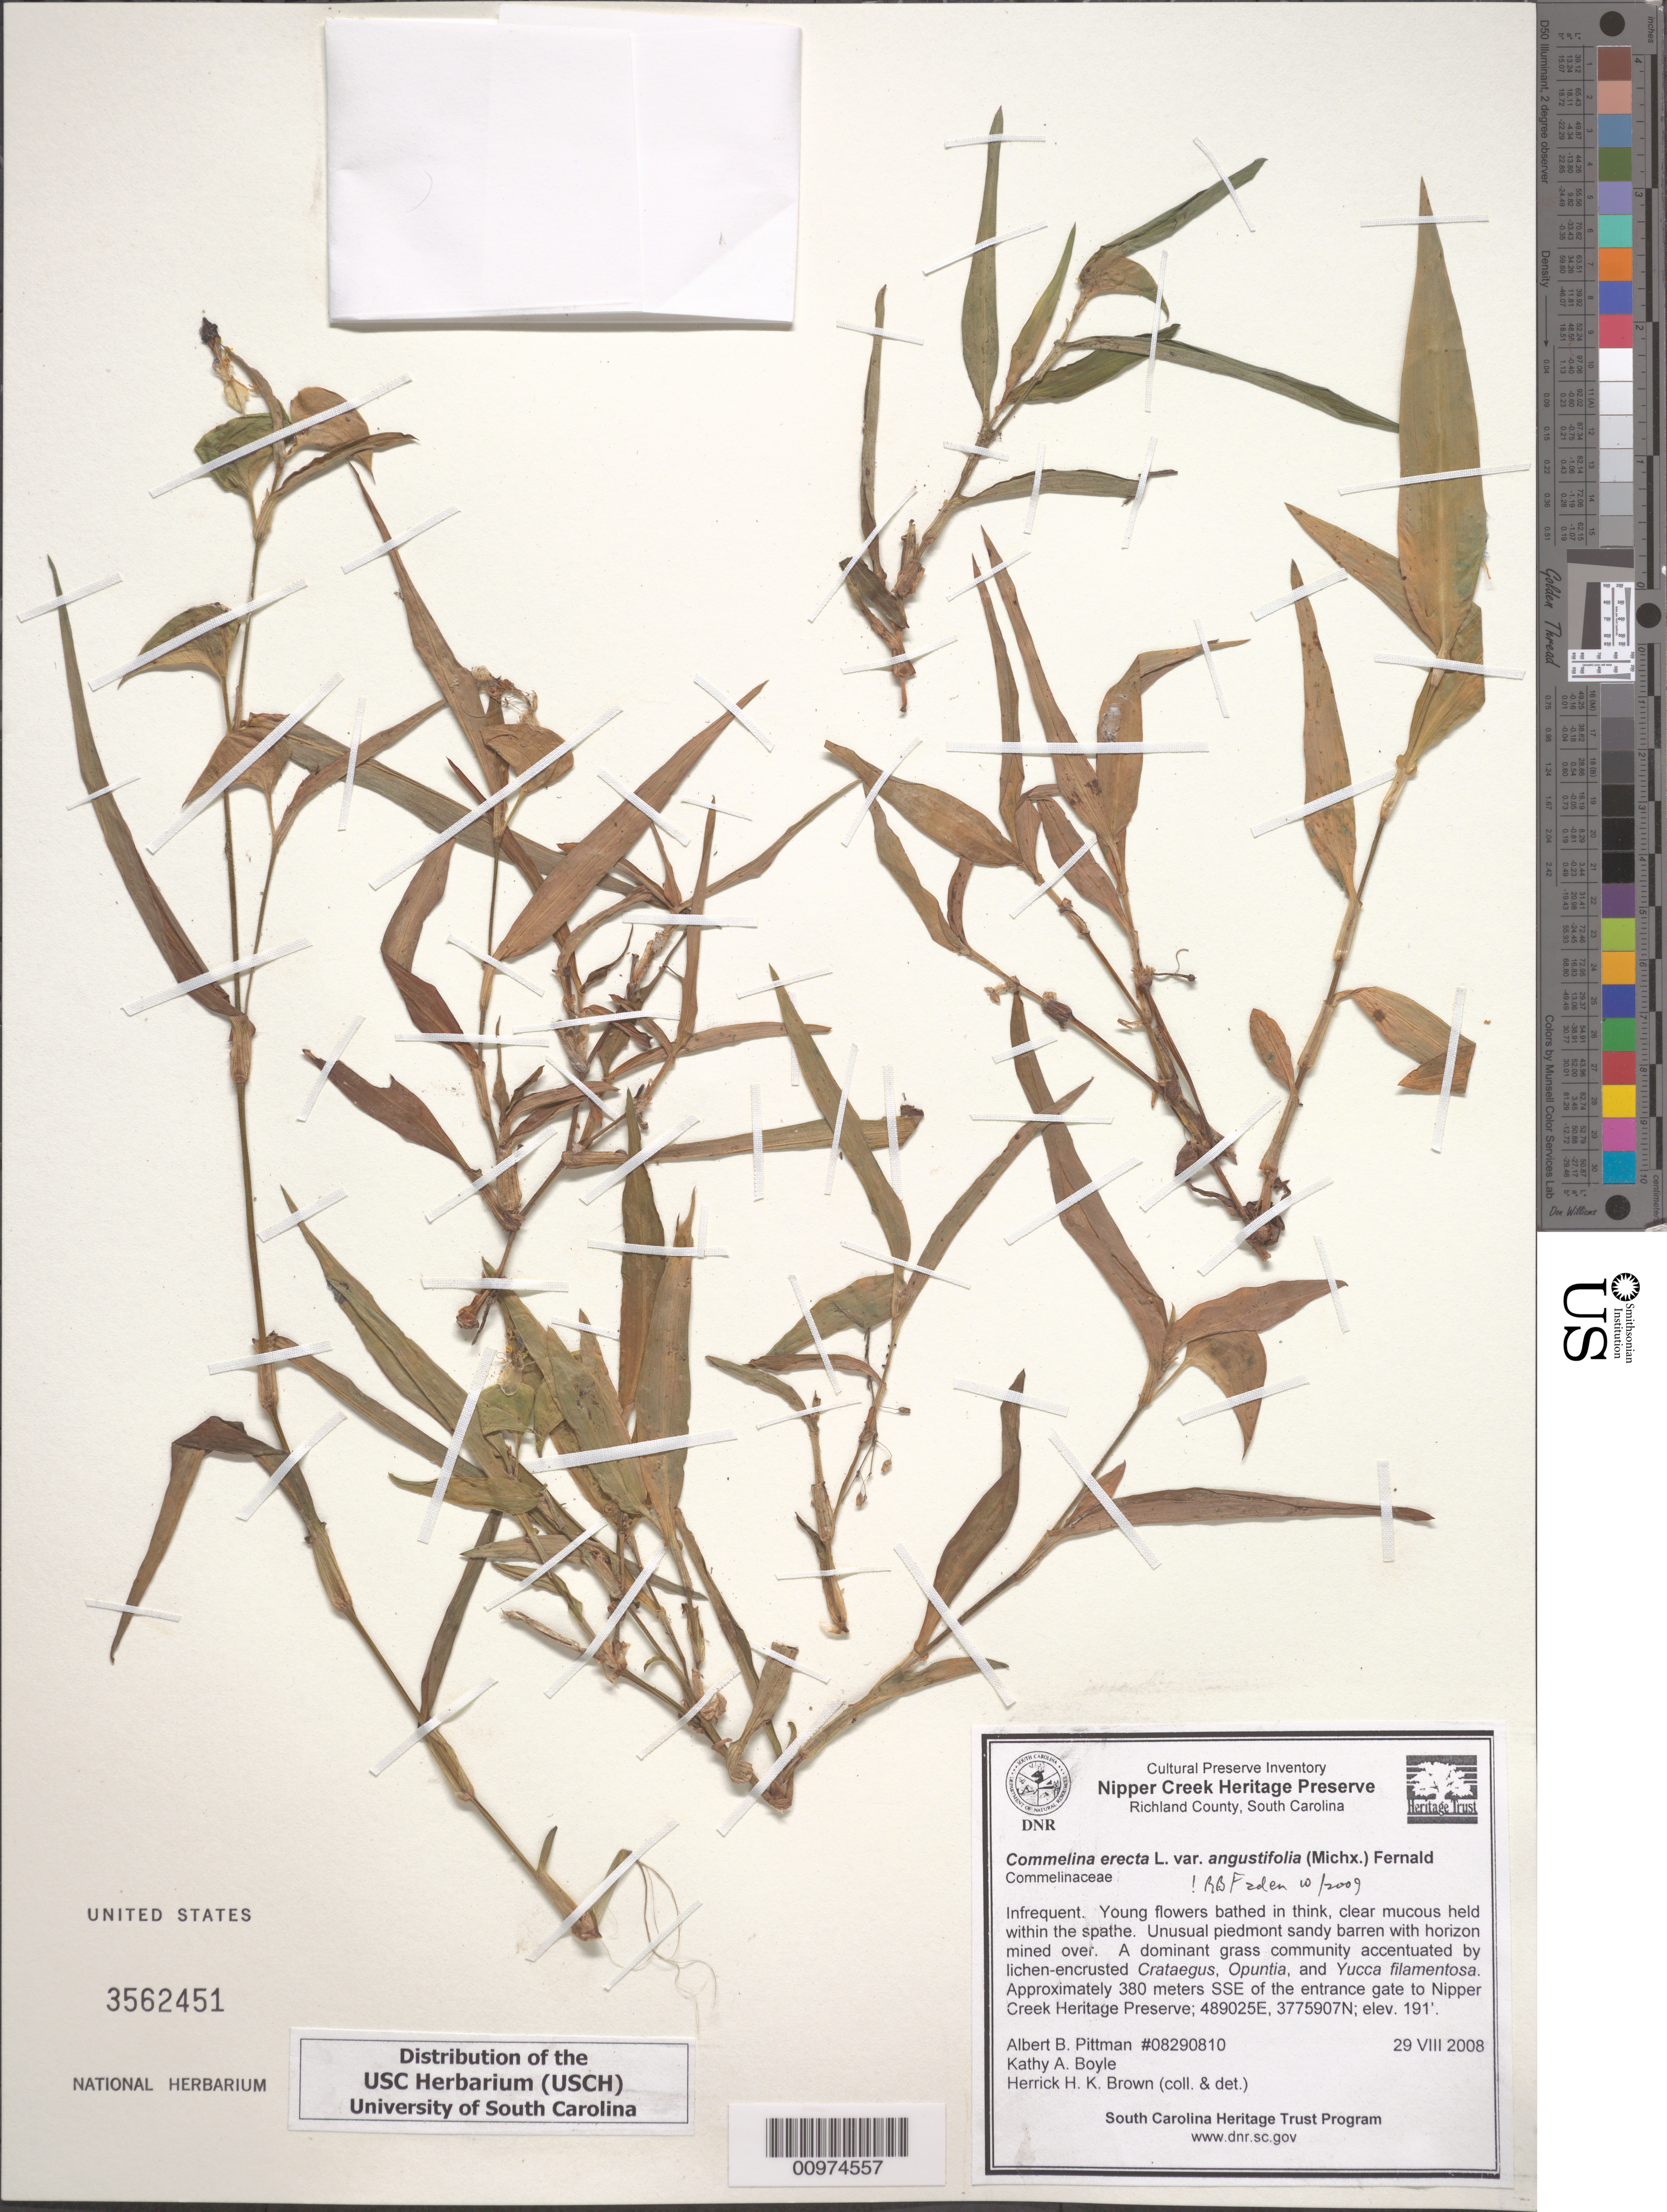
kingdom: Plantae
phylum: Tracheophyta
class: Liliopsida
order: Commelinales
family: Commelinaceae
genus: Commelina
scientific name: Commelina erecta var. angustifolia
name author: (Michx.) Fernald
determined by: Faden, Robert B., (US), Smithsonian Institution - National Museum of Natural History (UNITED STATES)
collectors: A. B. Pittman et al.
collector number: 08290810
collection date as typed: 29 Aug 2008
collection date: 2008-08-29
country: United States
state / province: South Carolina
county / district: Richland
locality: Approximately 380 meters SSE of the entrance gate to Nipper Creek Heritage Preserve.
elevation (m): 58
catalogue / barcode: US 3562451